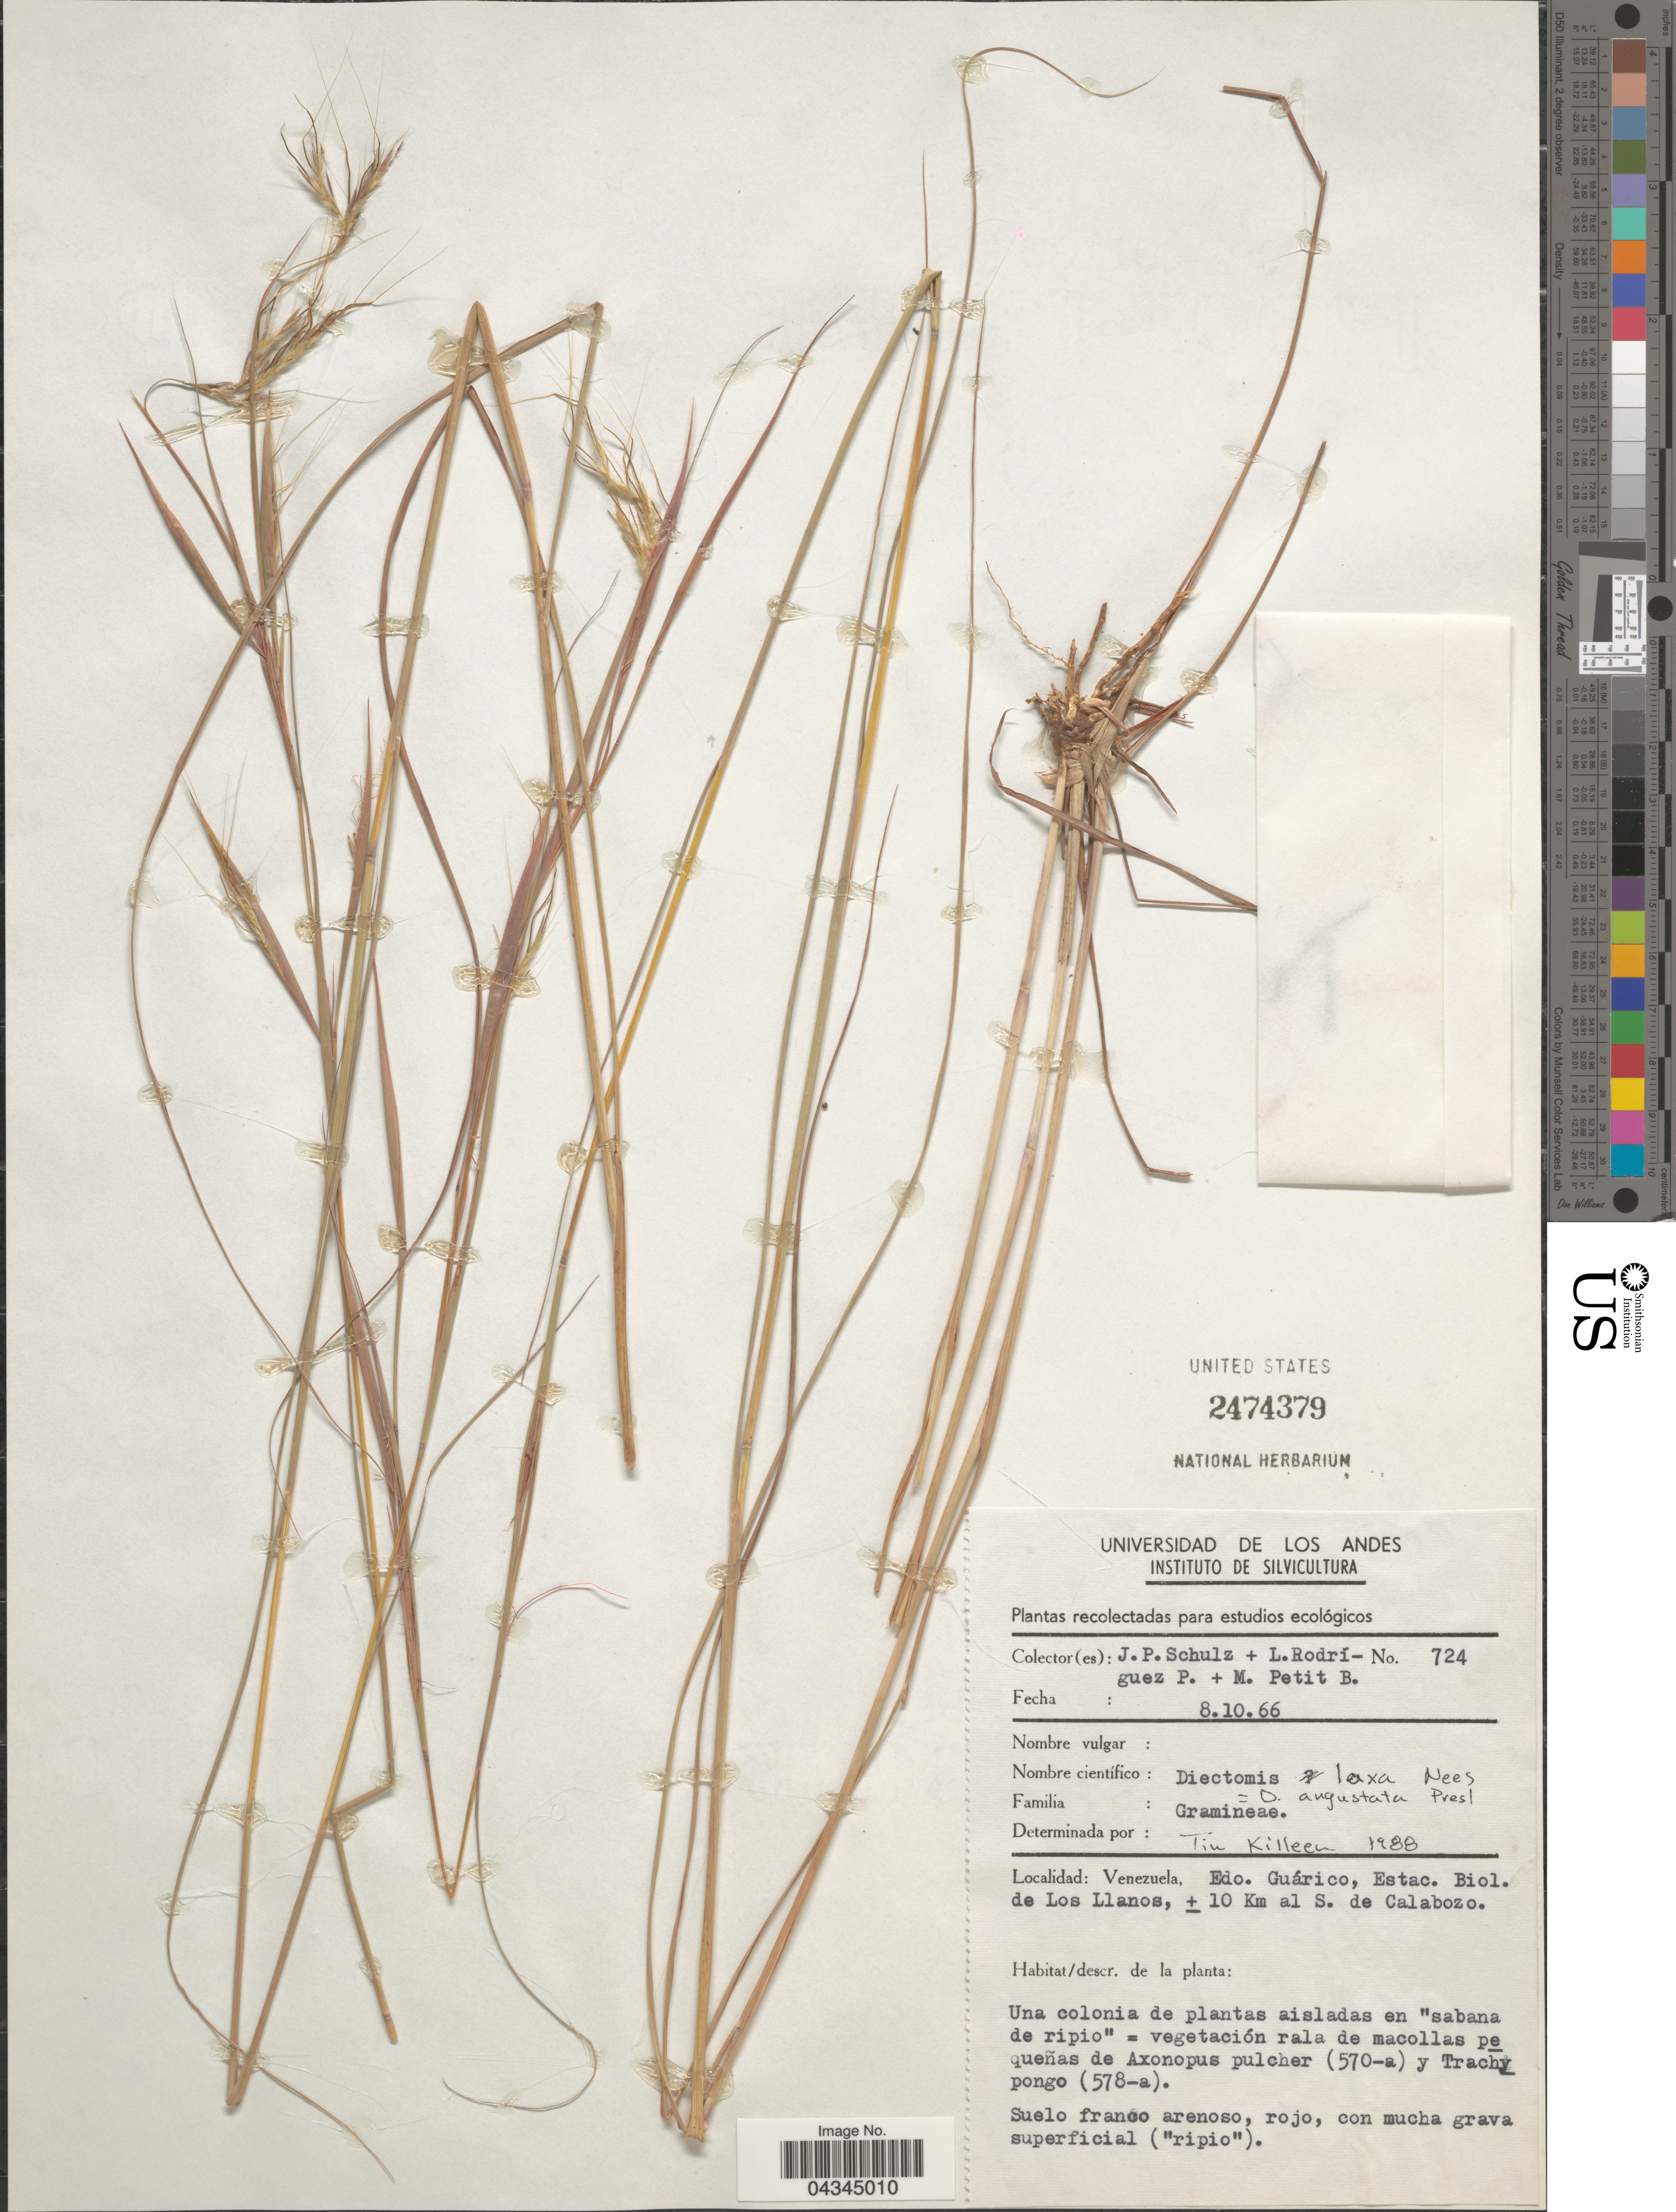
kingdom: Plantae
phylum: Tracheophyta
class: Liliopsida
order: Poales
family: Poaceae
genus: Andropogon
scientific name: Andropogon angustatus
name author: (J. Presl) Steud.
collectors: J. P. Schulz, L. Rodríguez P. & M. Petit B.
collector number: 724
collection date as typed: Transcribed d/m/y: 8/10/66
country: Venezuela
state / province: Guarico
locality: Estac. Biol. de Los Llanos, ± 10 Km al S. de Calabozo.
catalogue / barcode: US 2474379